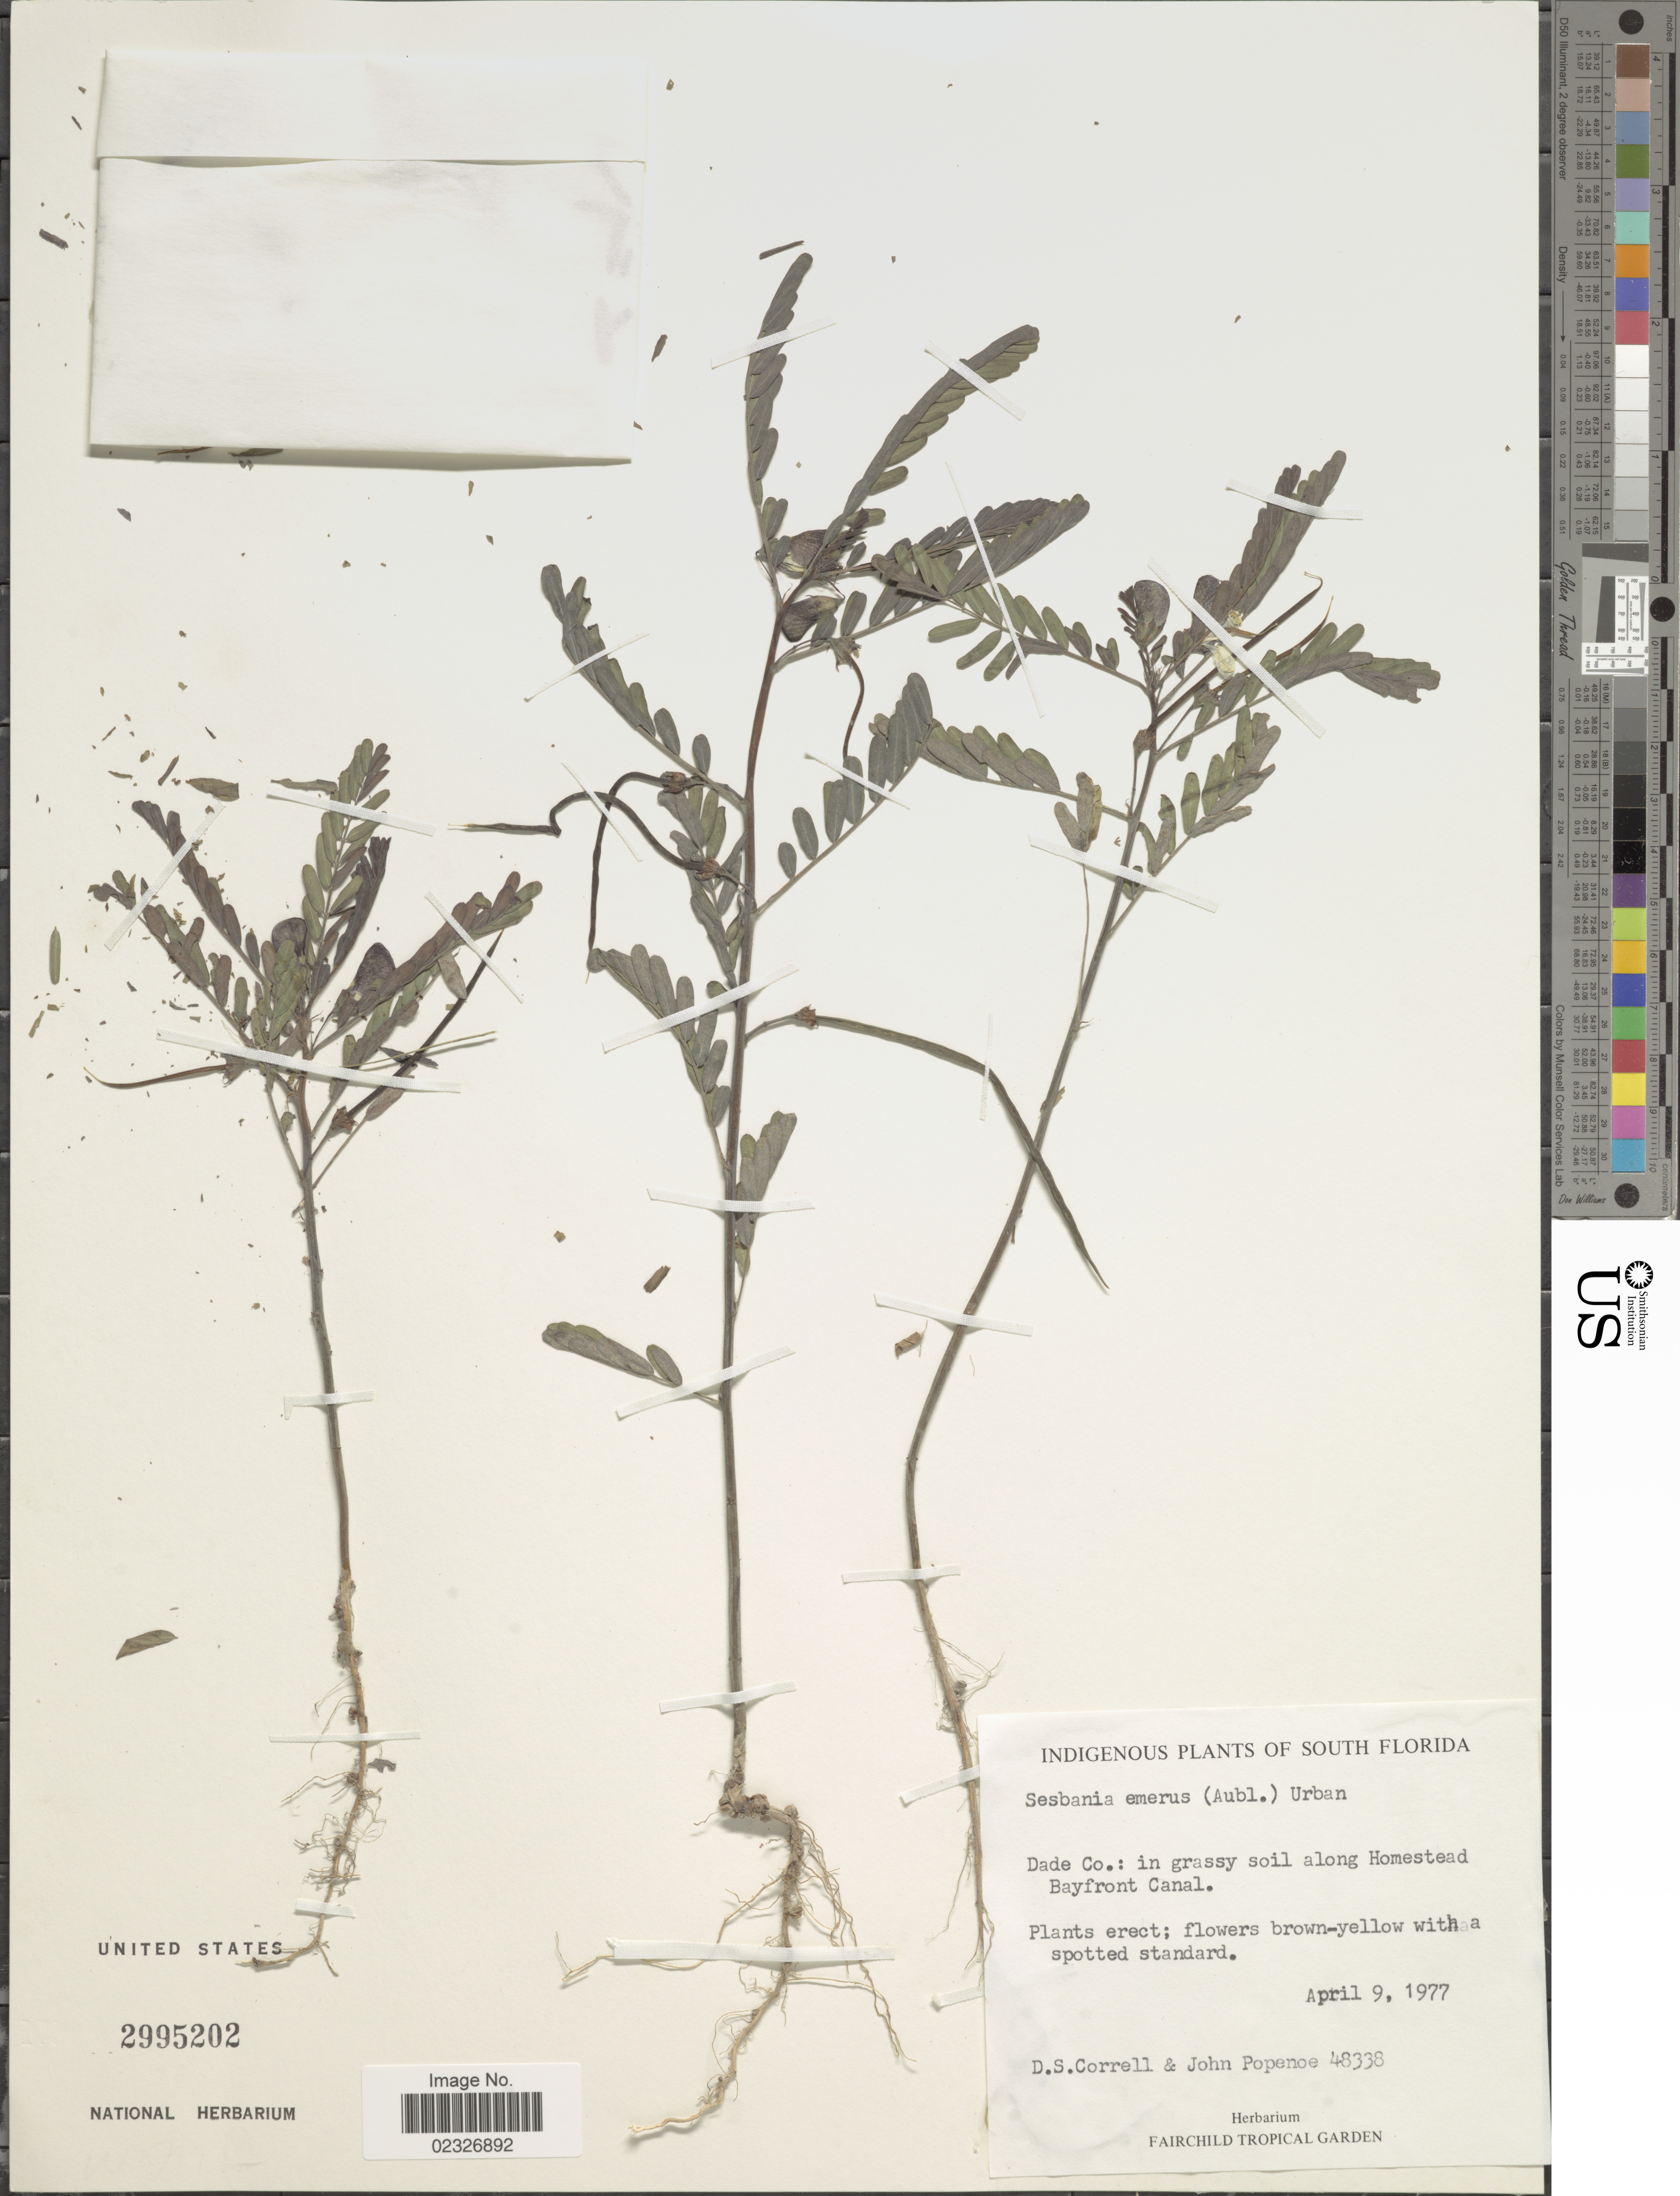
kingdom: Plantae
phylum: Tracheophyta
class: Magnoliopsida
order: Fabales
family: Fabaceae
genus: Sesbania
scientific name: Sesbania emerus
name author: (Aubl.) Urb.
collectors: D. S. Correll & J. Popenoe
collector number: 48338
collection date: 1977-04-09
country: United States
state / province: Florida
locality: South Florida, Dade Co.: in grassy soil along Homestead Bayfront Canal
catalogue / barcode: US 2995202